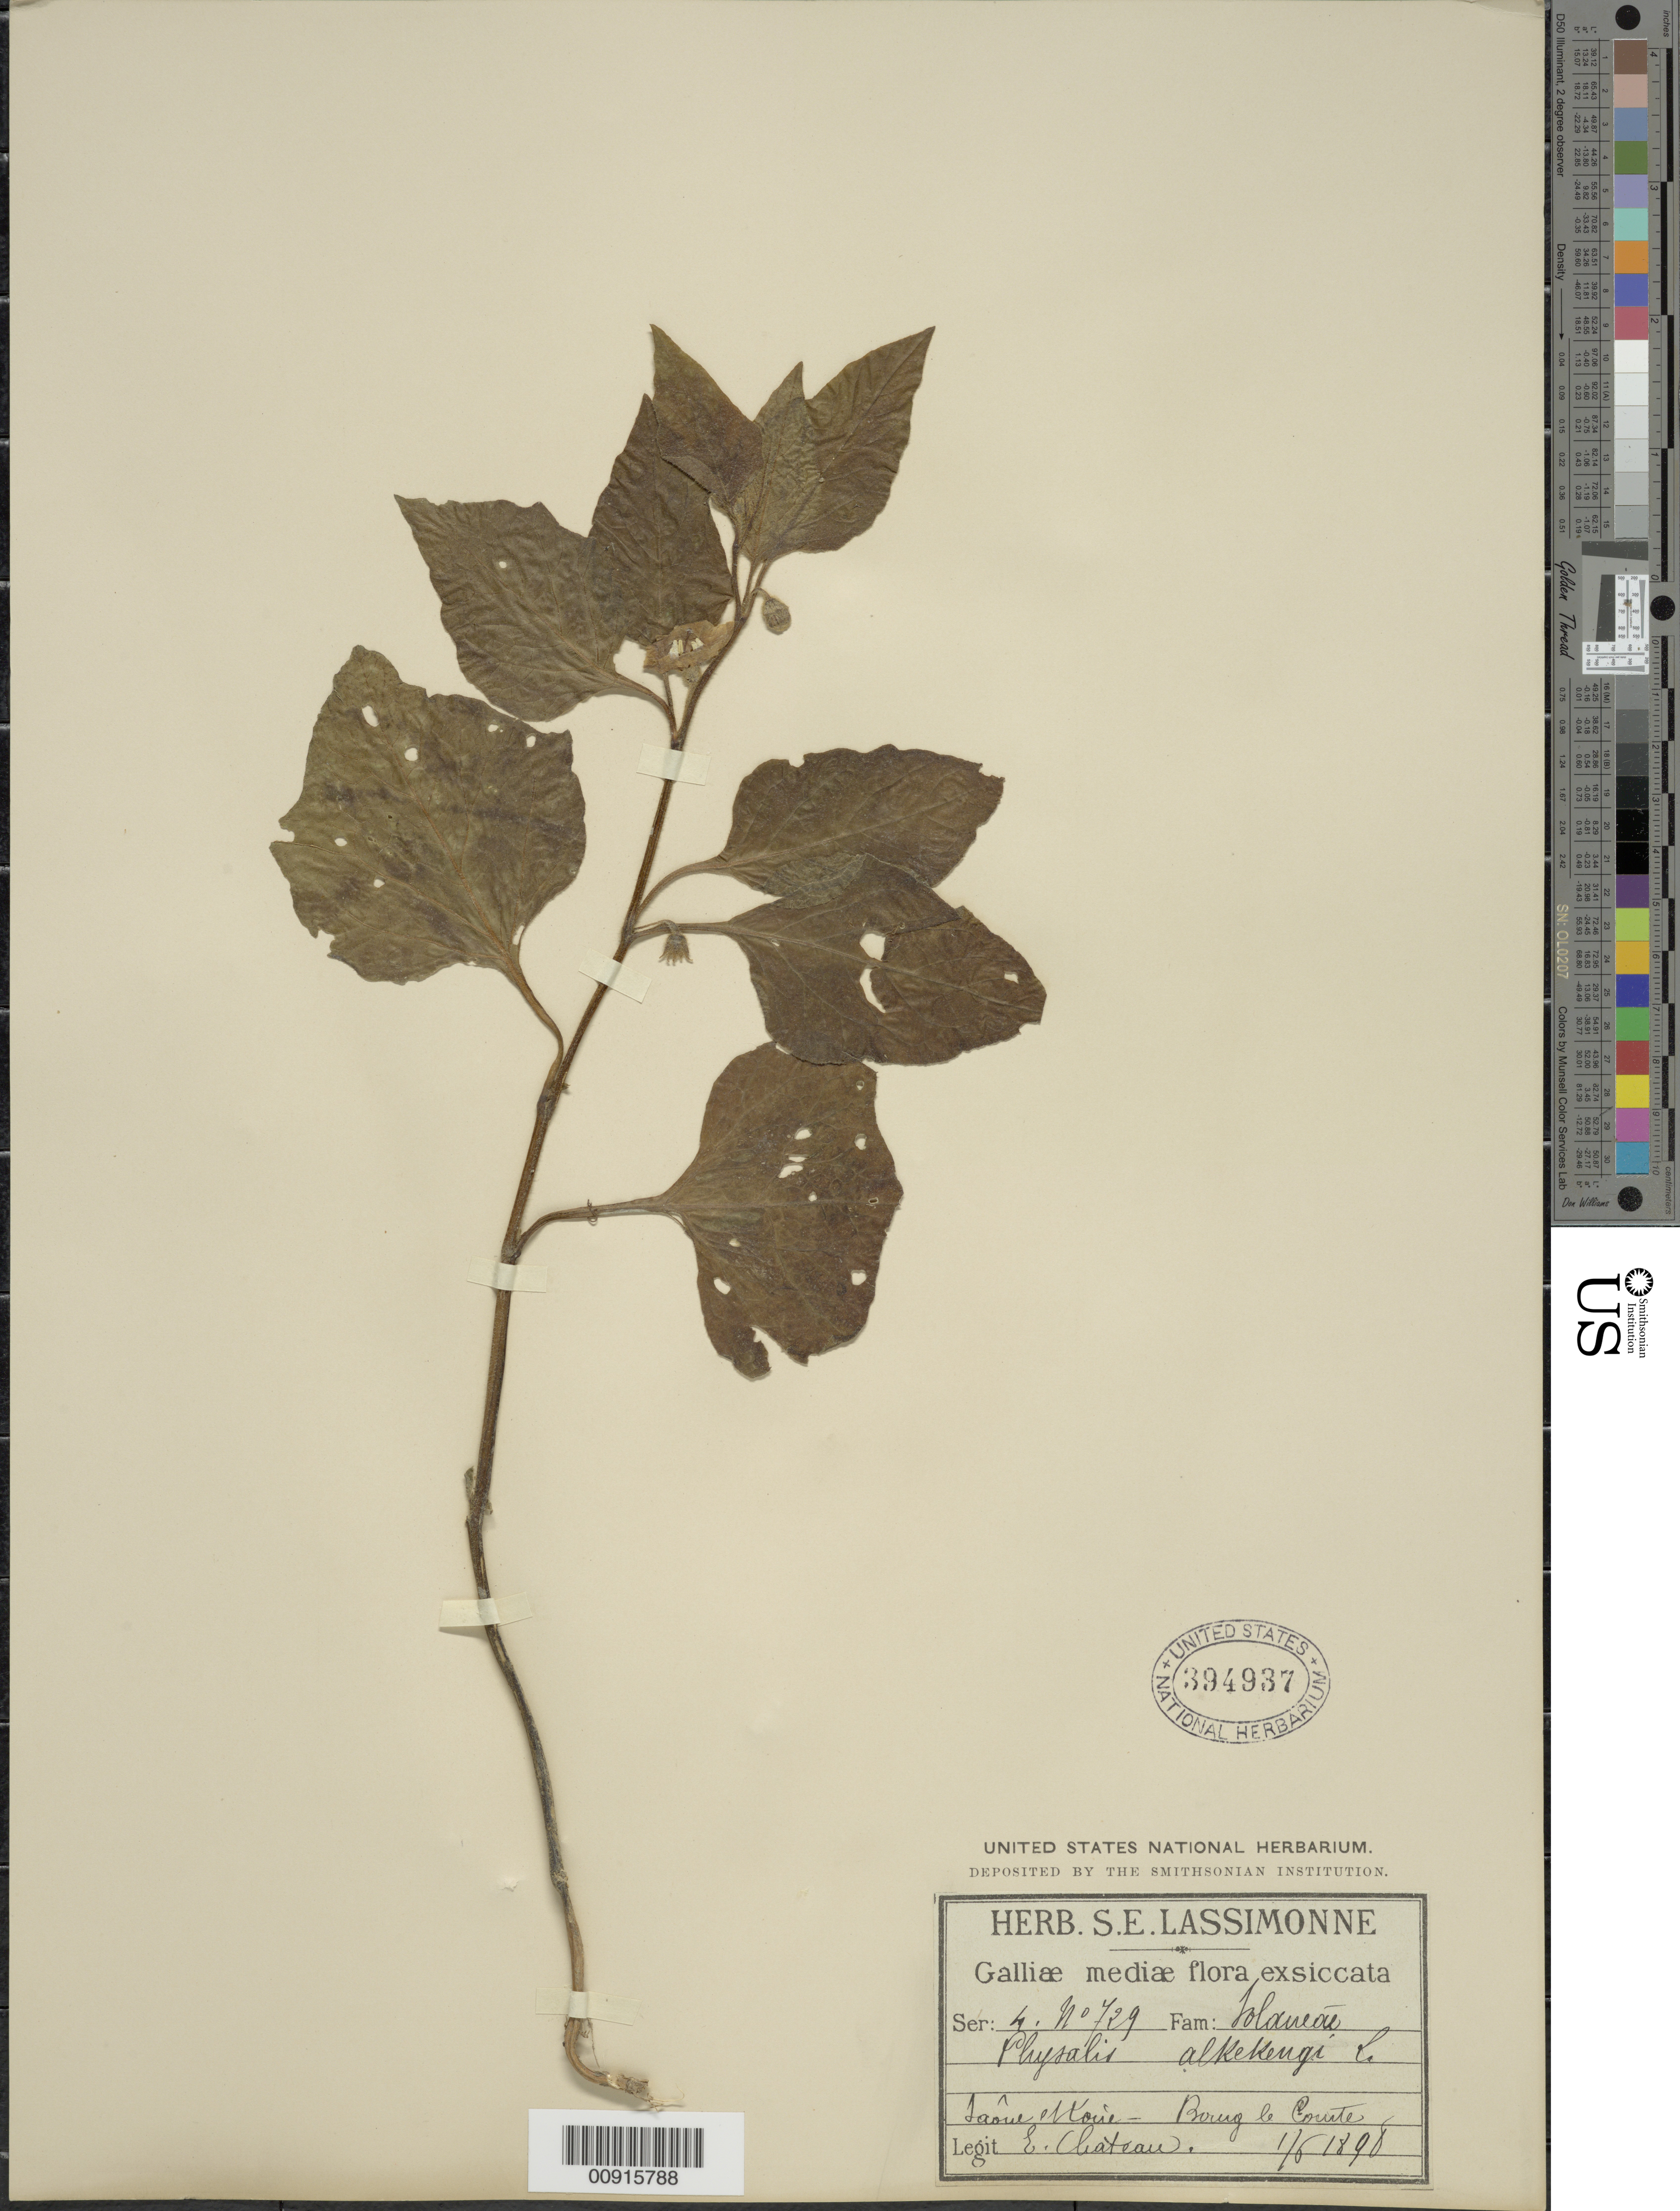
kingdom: Plantae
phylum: Tracheophyta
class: Magnoliopsida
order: Solanales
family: Solanaceae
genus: Physalis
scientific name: Physalis alkekengi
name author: L.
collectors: E. Chateau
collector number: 729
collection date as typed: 06 Jan 1898 or 01 Jun 1898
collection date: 1898-01-06 or 1898-06-01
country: France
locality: Laôue [] - Borug le Courte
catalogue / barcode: US 394937